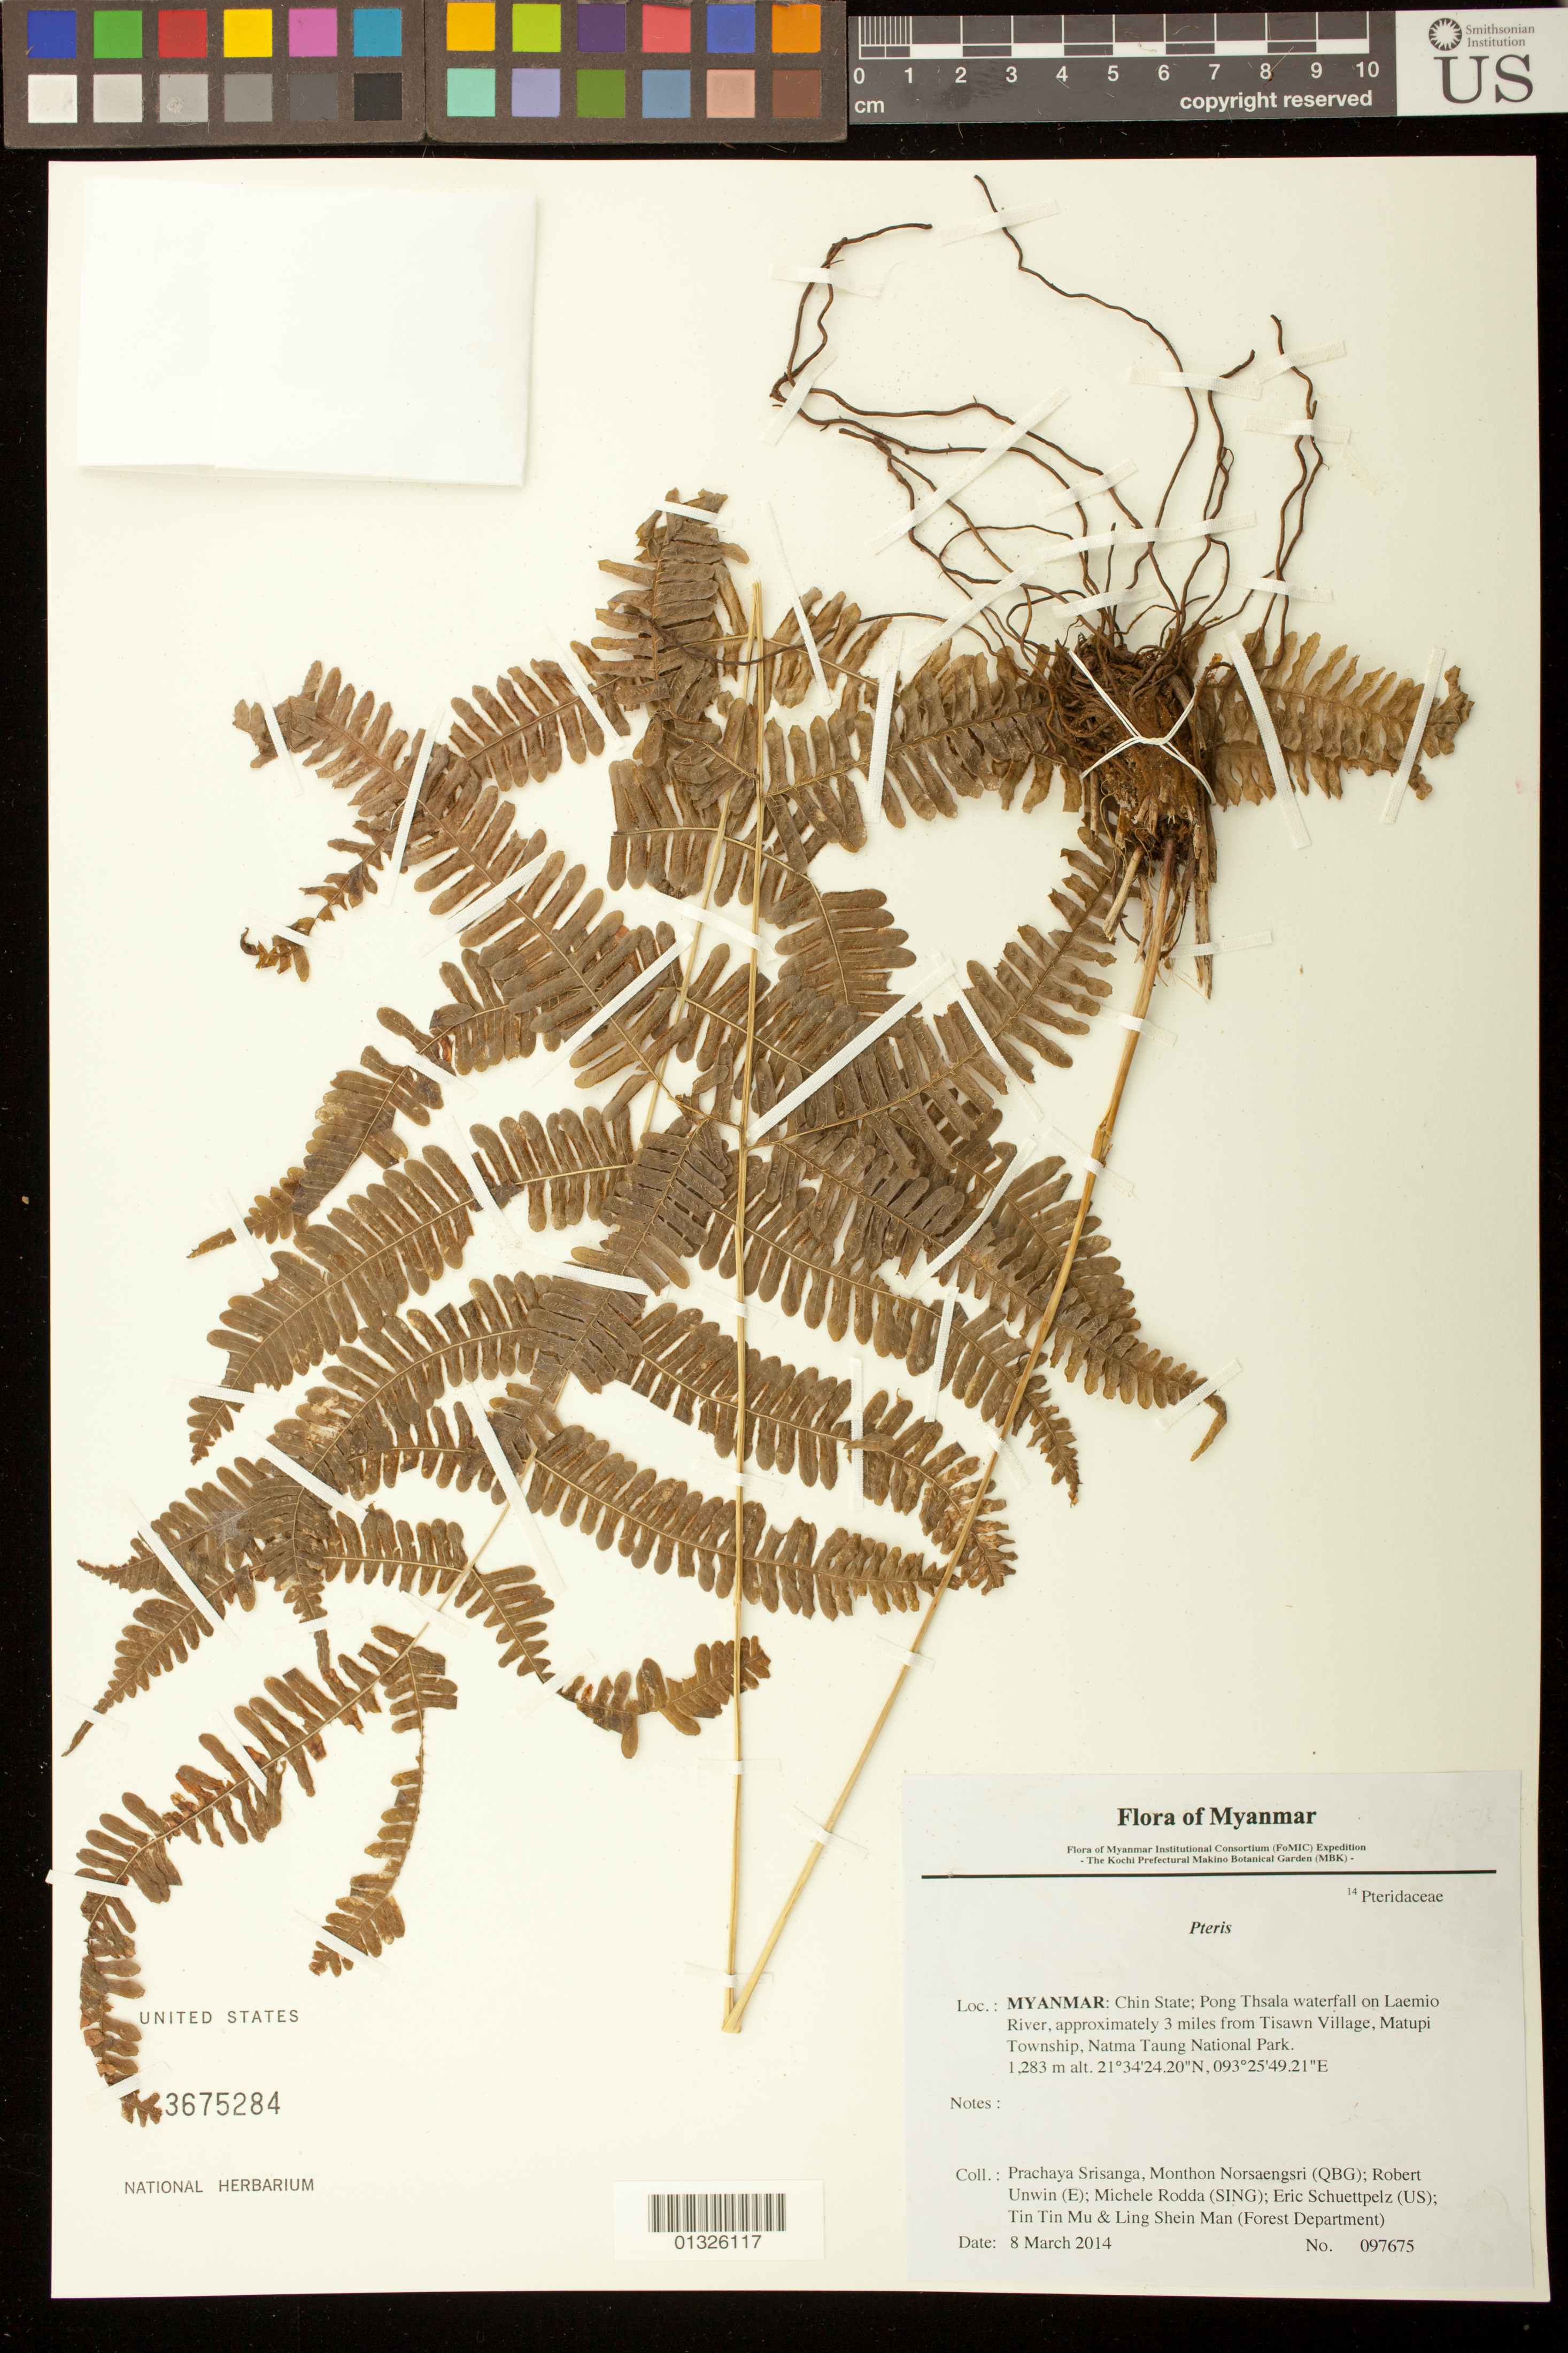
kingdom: Plantae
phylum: Tracheophyta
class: Polypodiopsida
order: Polypodiales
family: Pteridaceae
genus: Pteris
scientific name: Pteris sp.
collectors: P. Srisanga, M. Norsaengsri, R. Unwin, M. Rodda, E. Schuettpelz, Tin Tin Mu & Ling Shein Man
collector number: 97675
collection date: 2014-03-08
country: Myanmar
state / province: Chin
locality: Pong Thsala waterfall on Laemio River, approximately 3 miles from Tisawn Village, Matupi Township, Natma Taung National Park.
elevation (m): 1283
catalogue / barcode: US 3675284